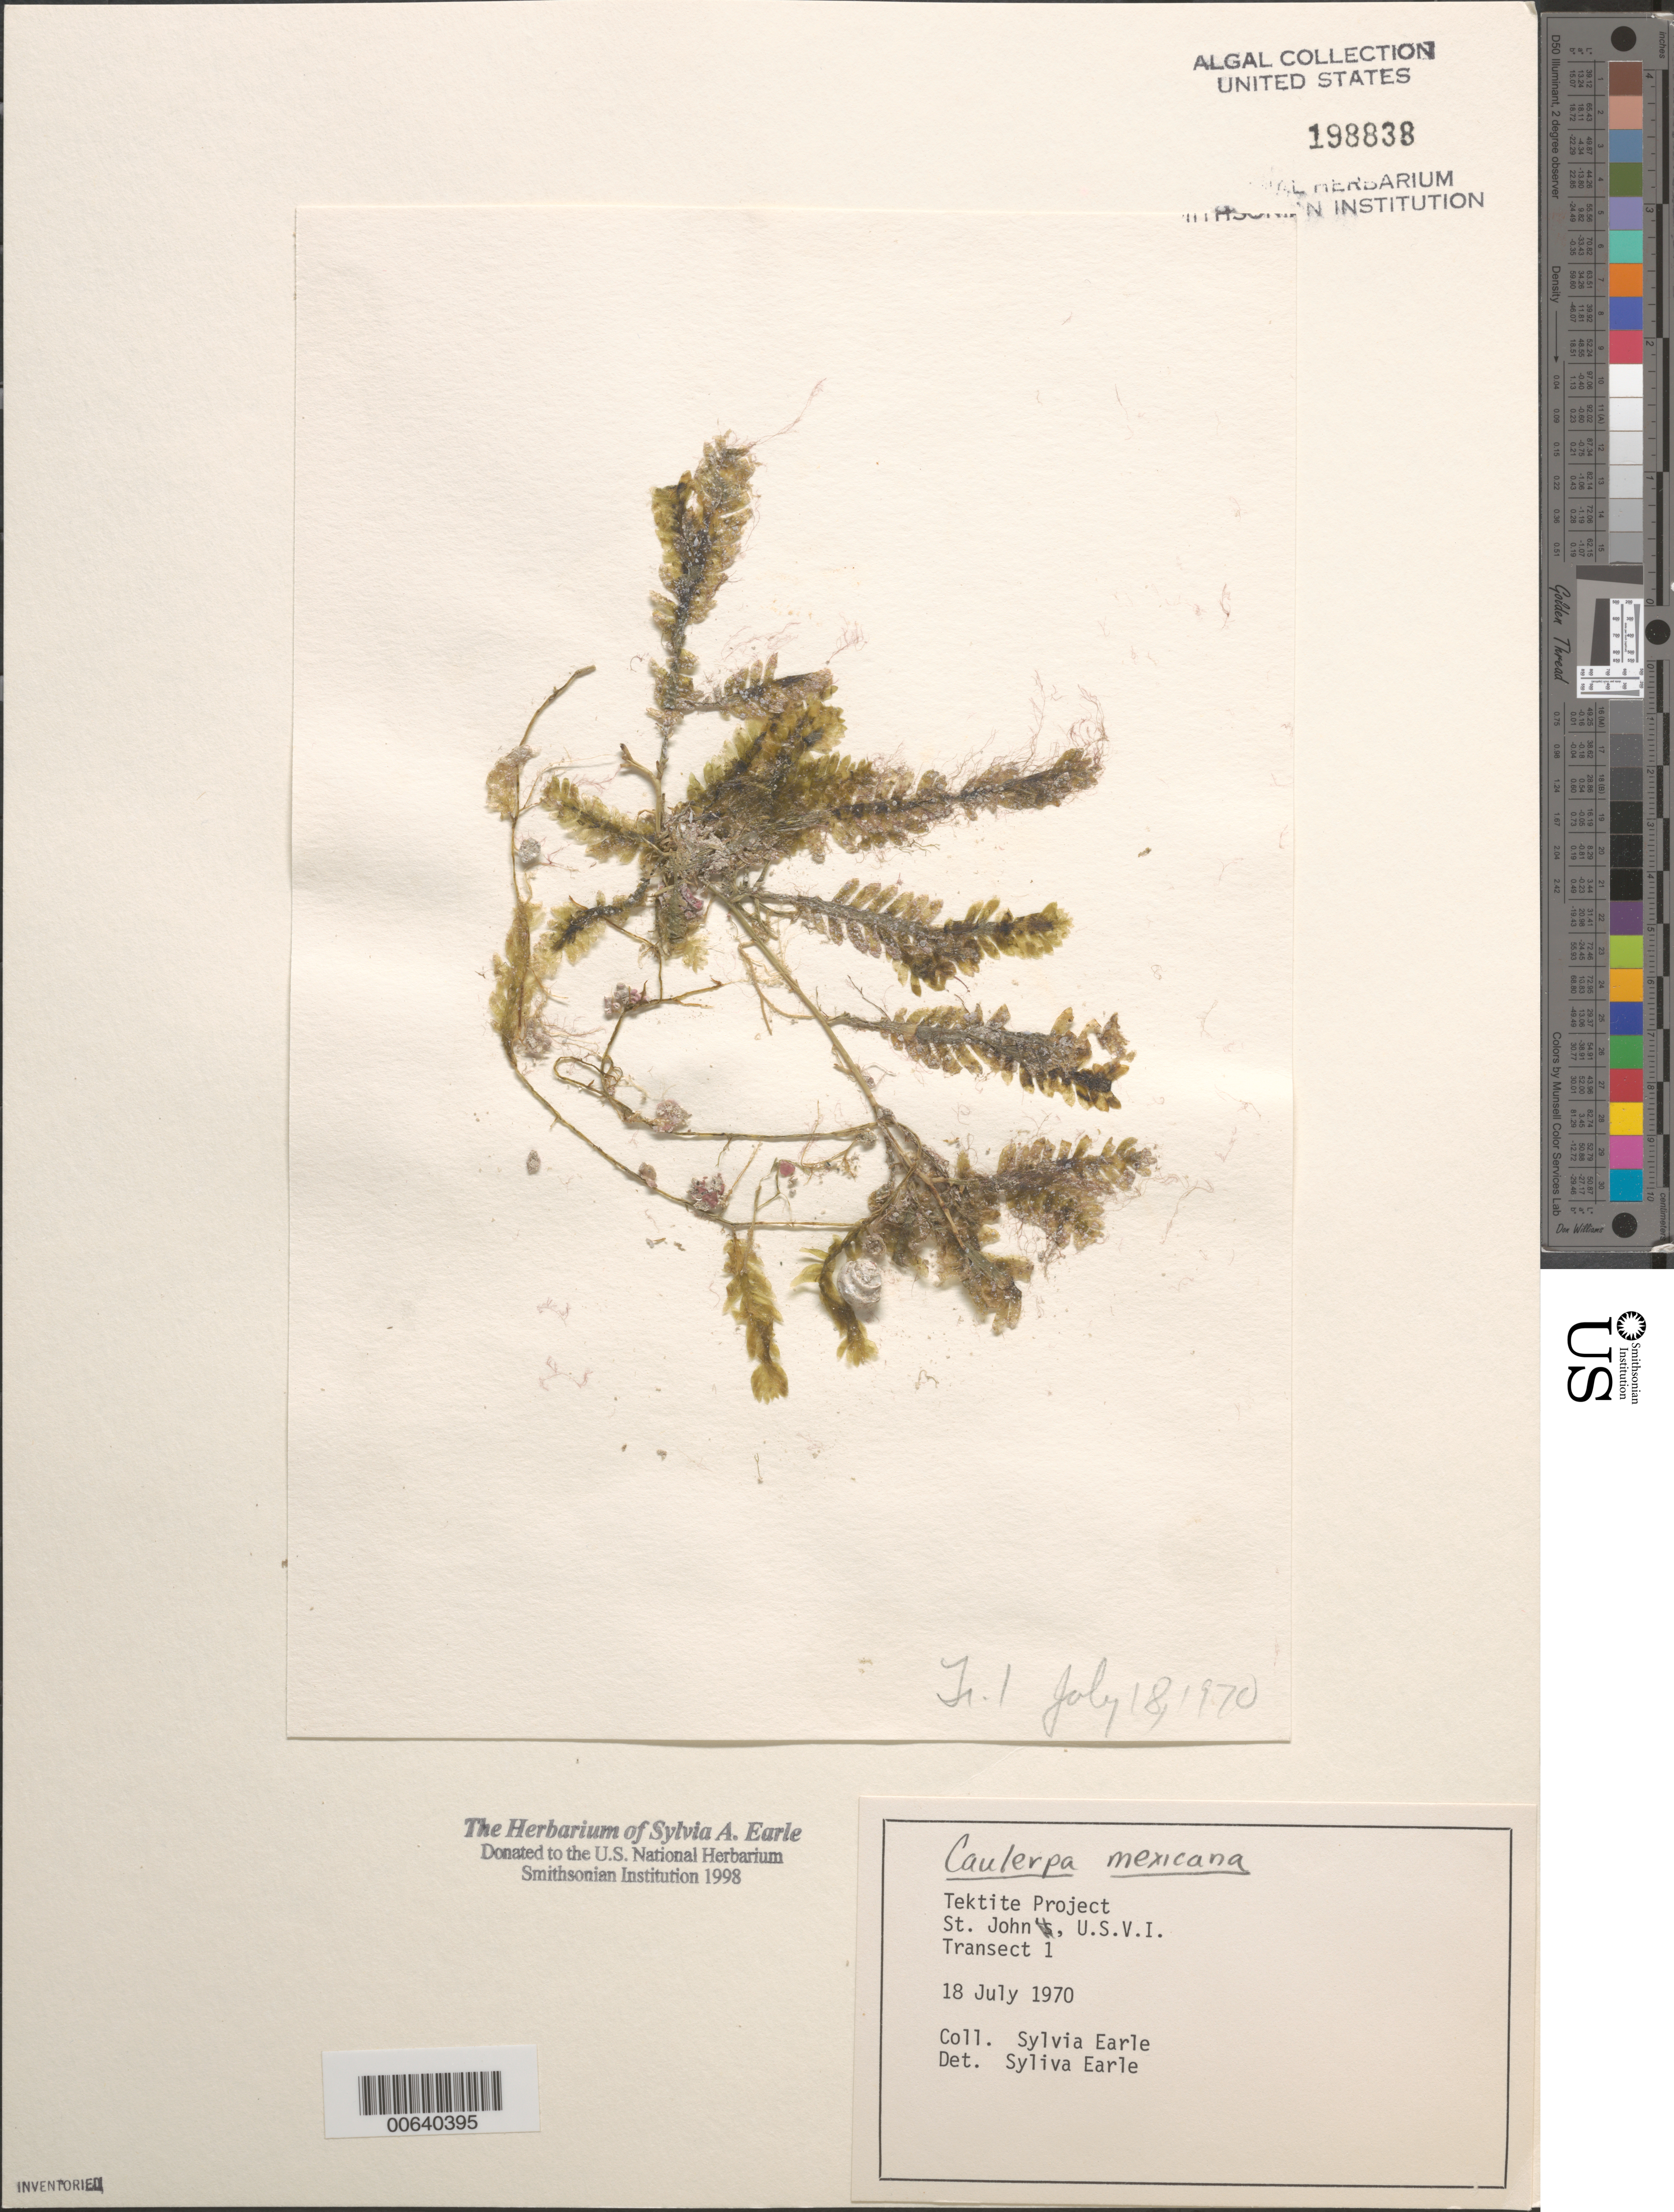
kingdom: Plantae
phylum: Chlorophyta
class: Ulvophyceae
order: Bryopsidales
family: Caulerpaceae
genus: Caulerpa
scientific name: Caulerpa mexicana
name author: Sond. ex Kütz.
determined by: Earle, S. A.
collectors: S. A. Earle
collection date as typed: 18 Jul 1970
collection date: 1970-07-18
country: U.S. Virgin Islands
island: St. John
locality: Tektite Project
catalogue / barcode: US 198838